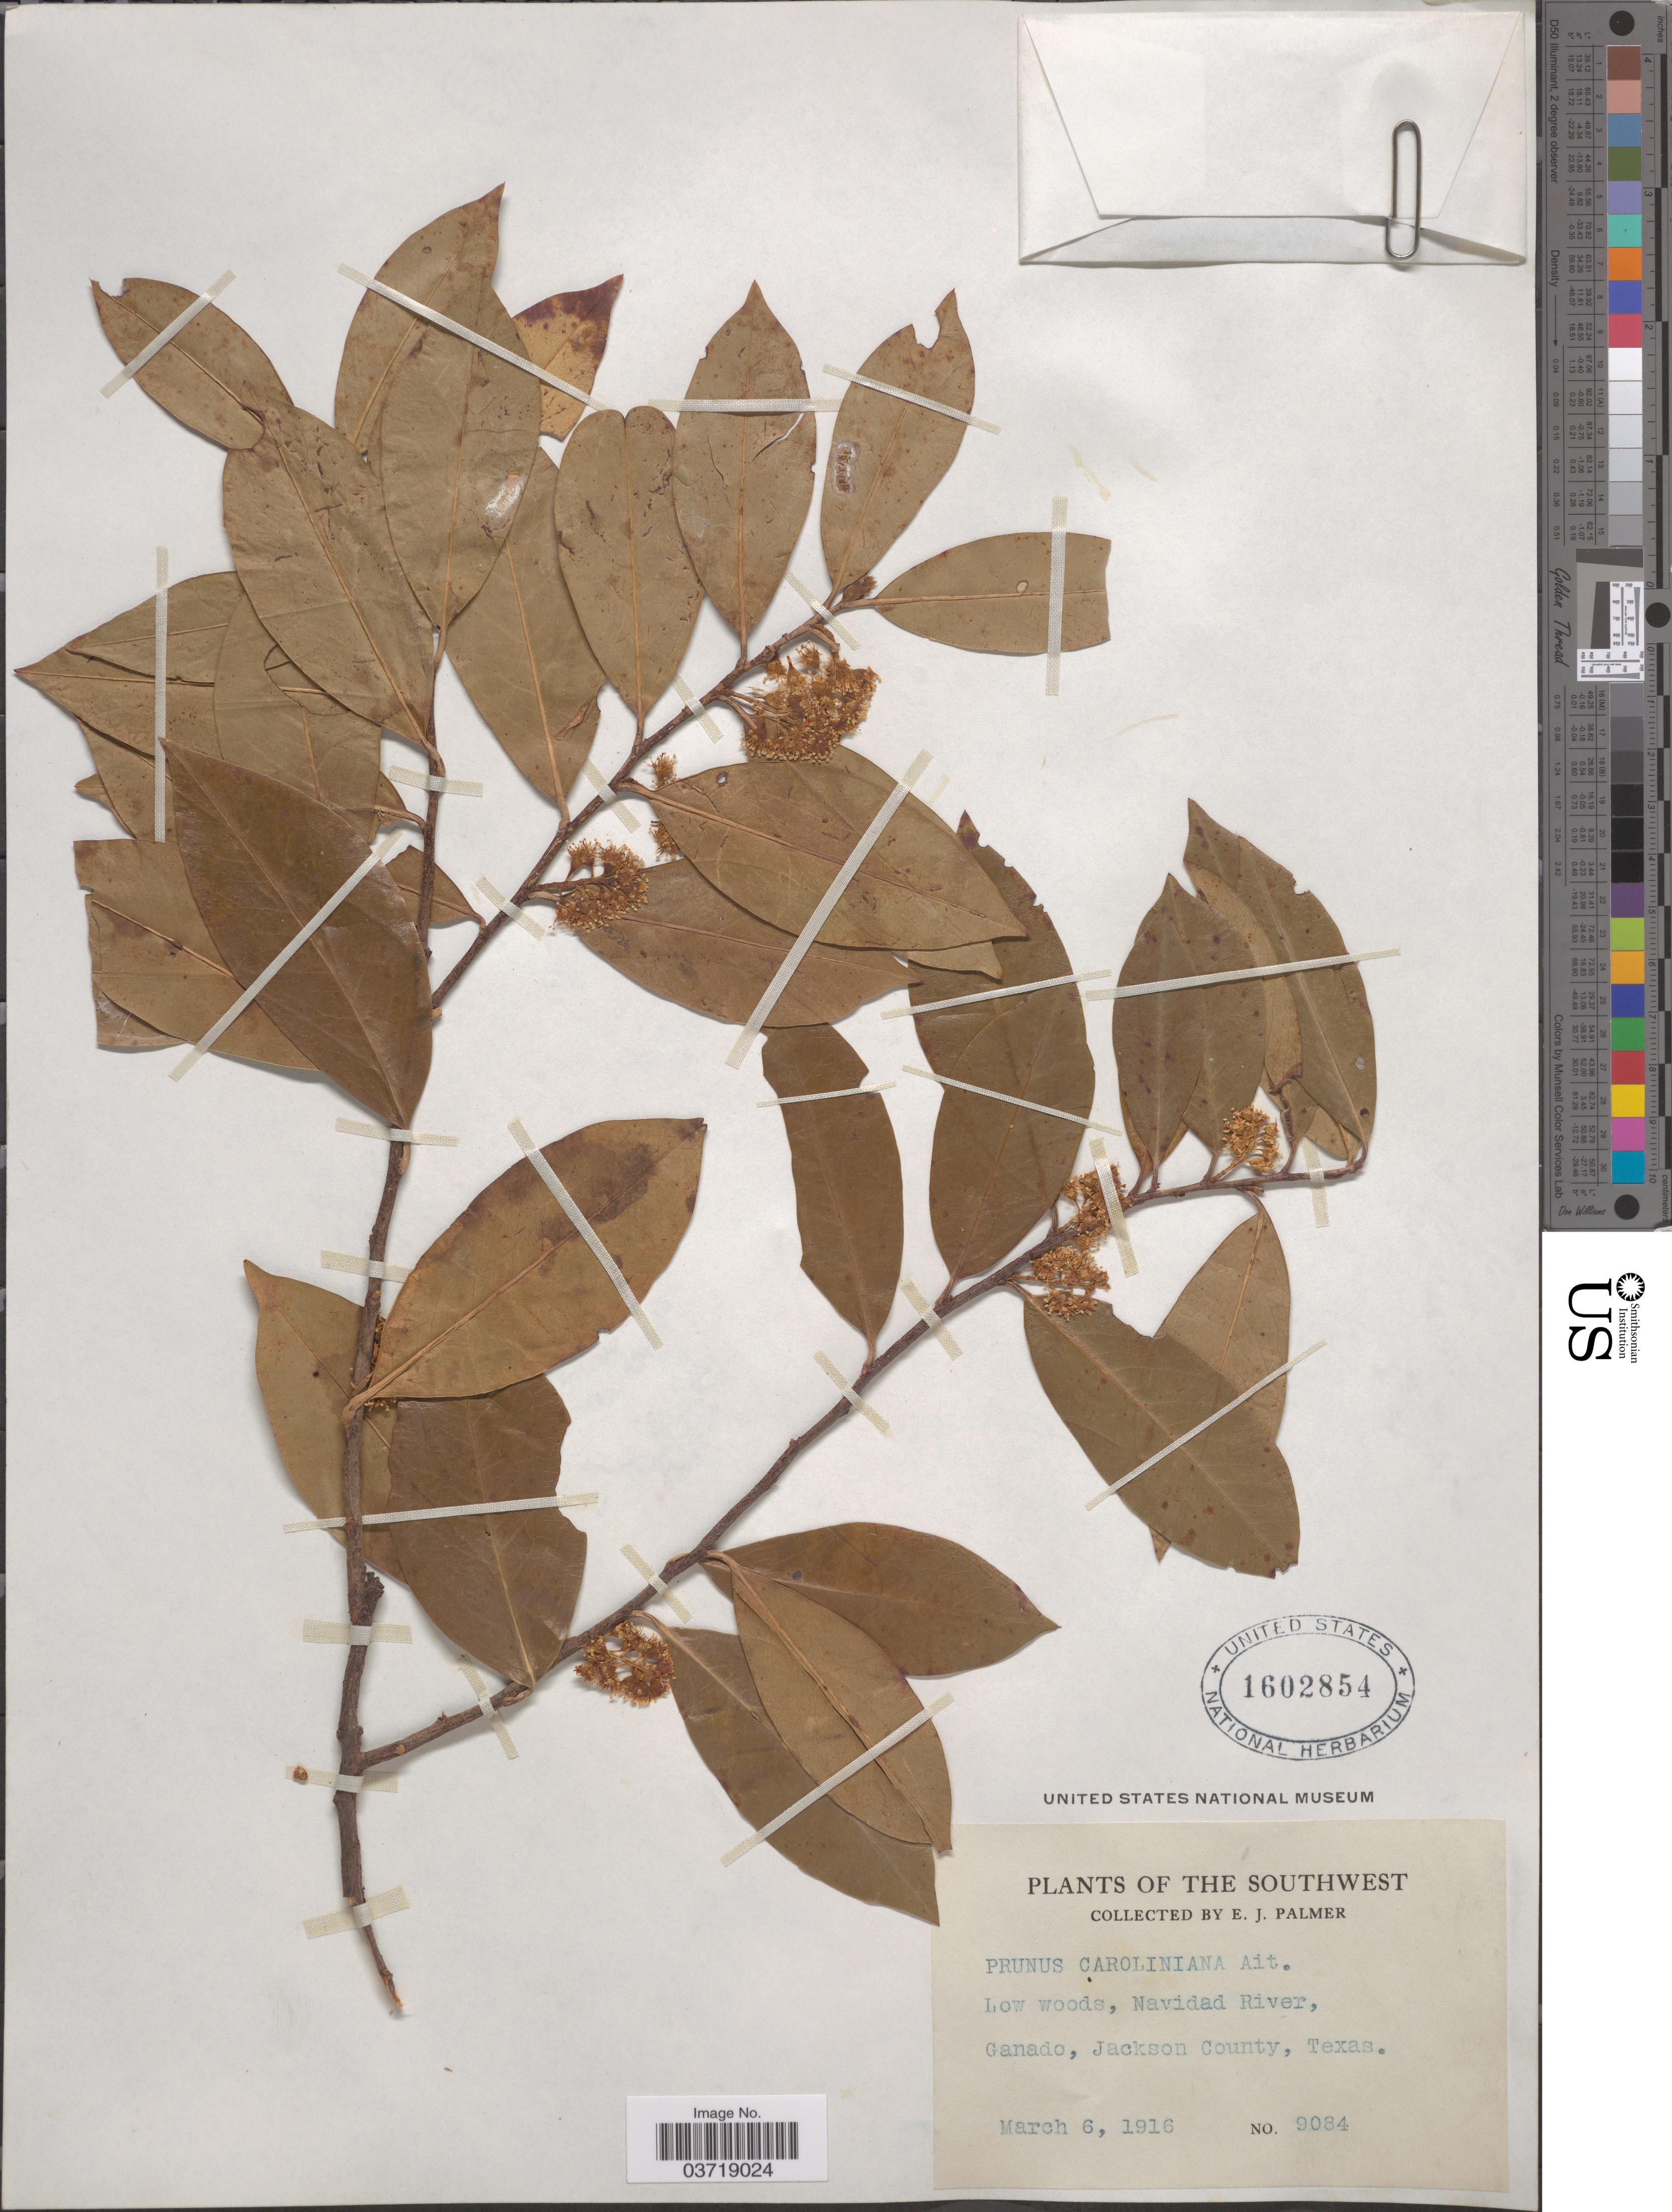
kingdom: Plantae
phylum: Tracheophyta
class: Magnoliopsida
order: Rosales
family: Rosaceae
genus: Prunus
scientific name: Prunus caroliniana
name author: (Mill.) Aiton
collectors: E. J. Palmer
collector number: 9084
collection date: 1916-03-06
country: United States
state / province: Texas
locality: The Southwest. Navidad River, Ganado, Jackson County.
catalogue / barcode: US 1602854